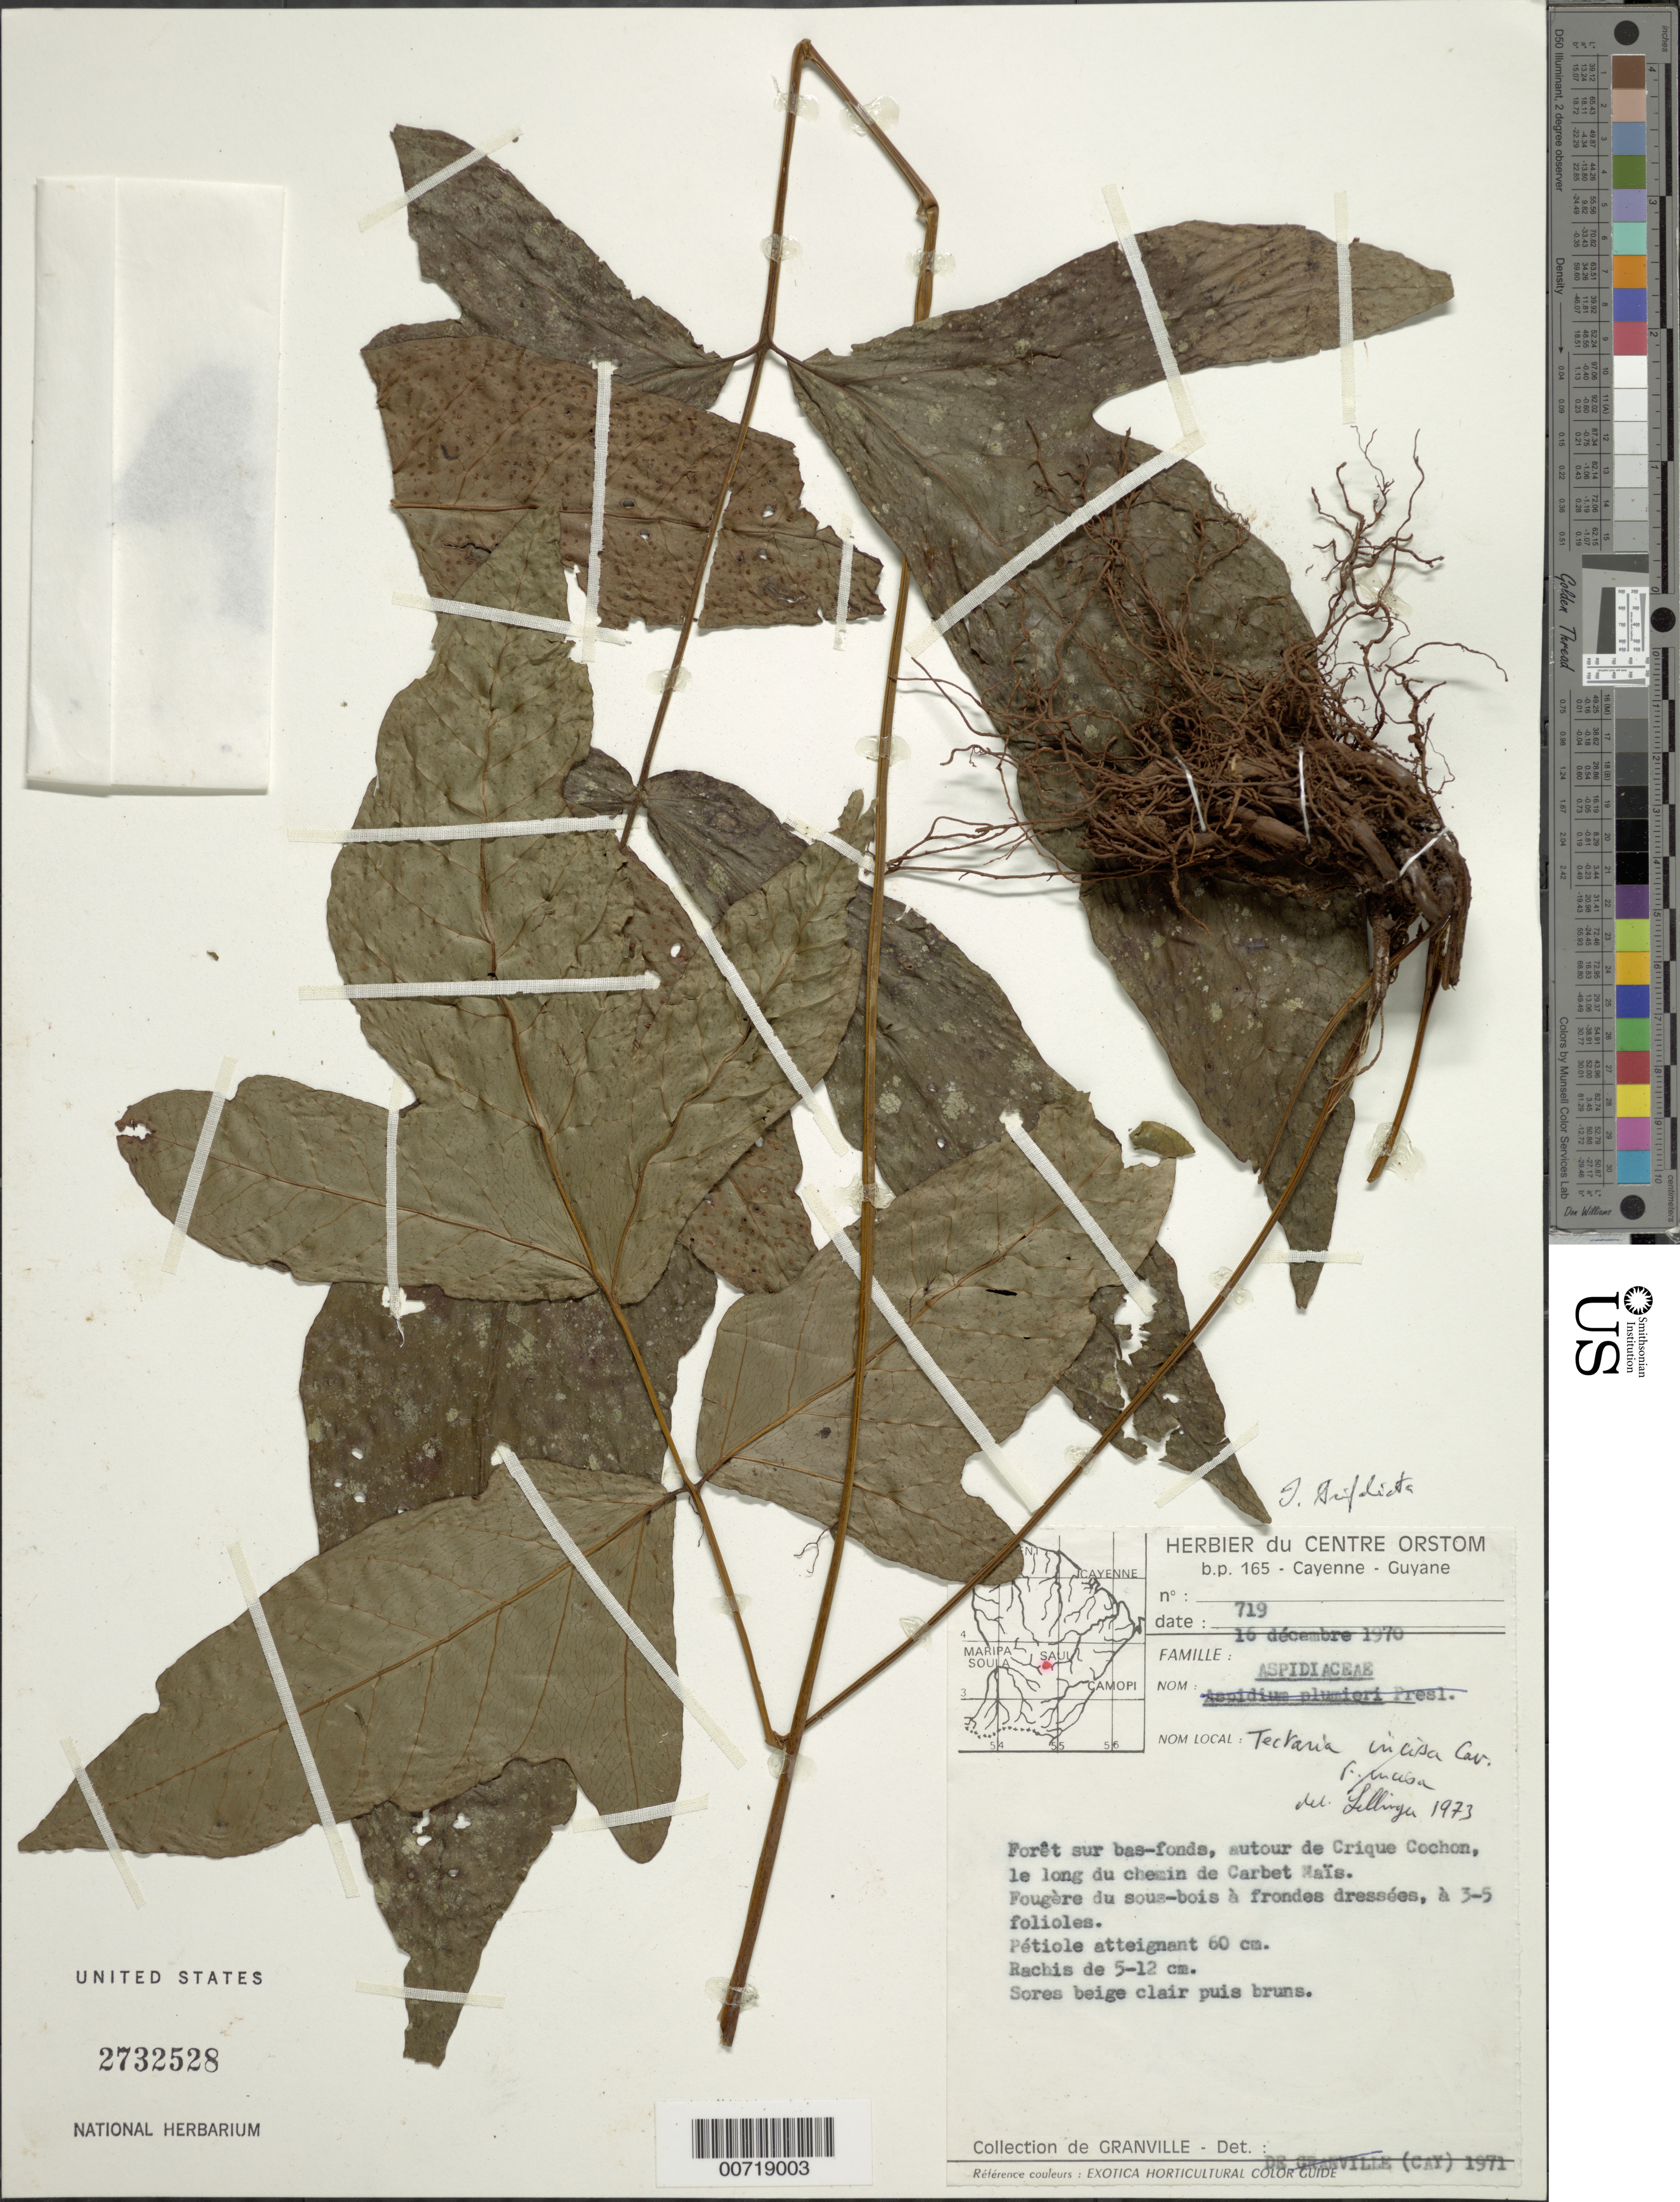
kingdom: Plantae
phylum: Tracheophyta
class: Polypodiopsida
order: Polypodiales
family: Tectariaceae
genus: Tectaria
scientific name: Tectaria trifoliata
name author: (L.) Cav.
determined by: Lellinger, David B., (BOT), Smithsonian Institution - National Museum of Natural History (UNITED STATES)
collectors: J.-J. de Granville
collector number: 719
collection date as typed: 16-Dec-70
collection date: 1970-12-16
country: French Guiana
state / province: Saint-Laurent-du-Maroni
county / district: Saül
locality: Saül, Crique Cochon, chemin de Carbet Maïs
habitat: Forest, on low ground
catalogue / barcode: US 2732528